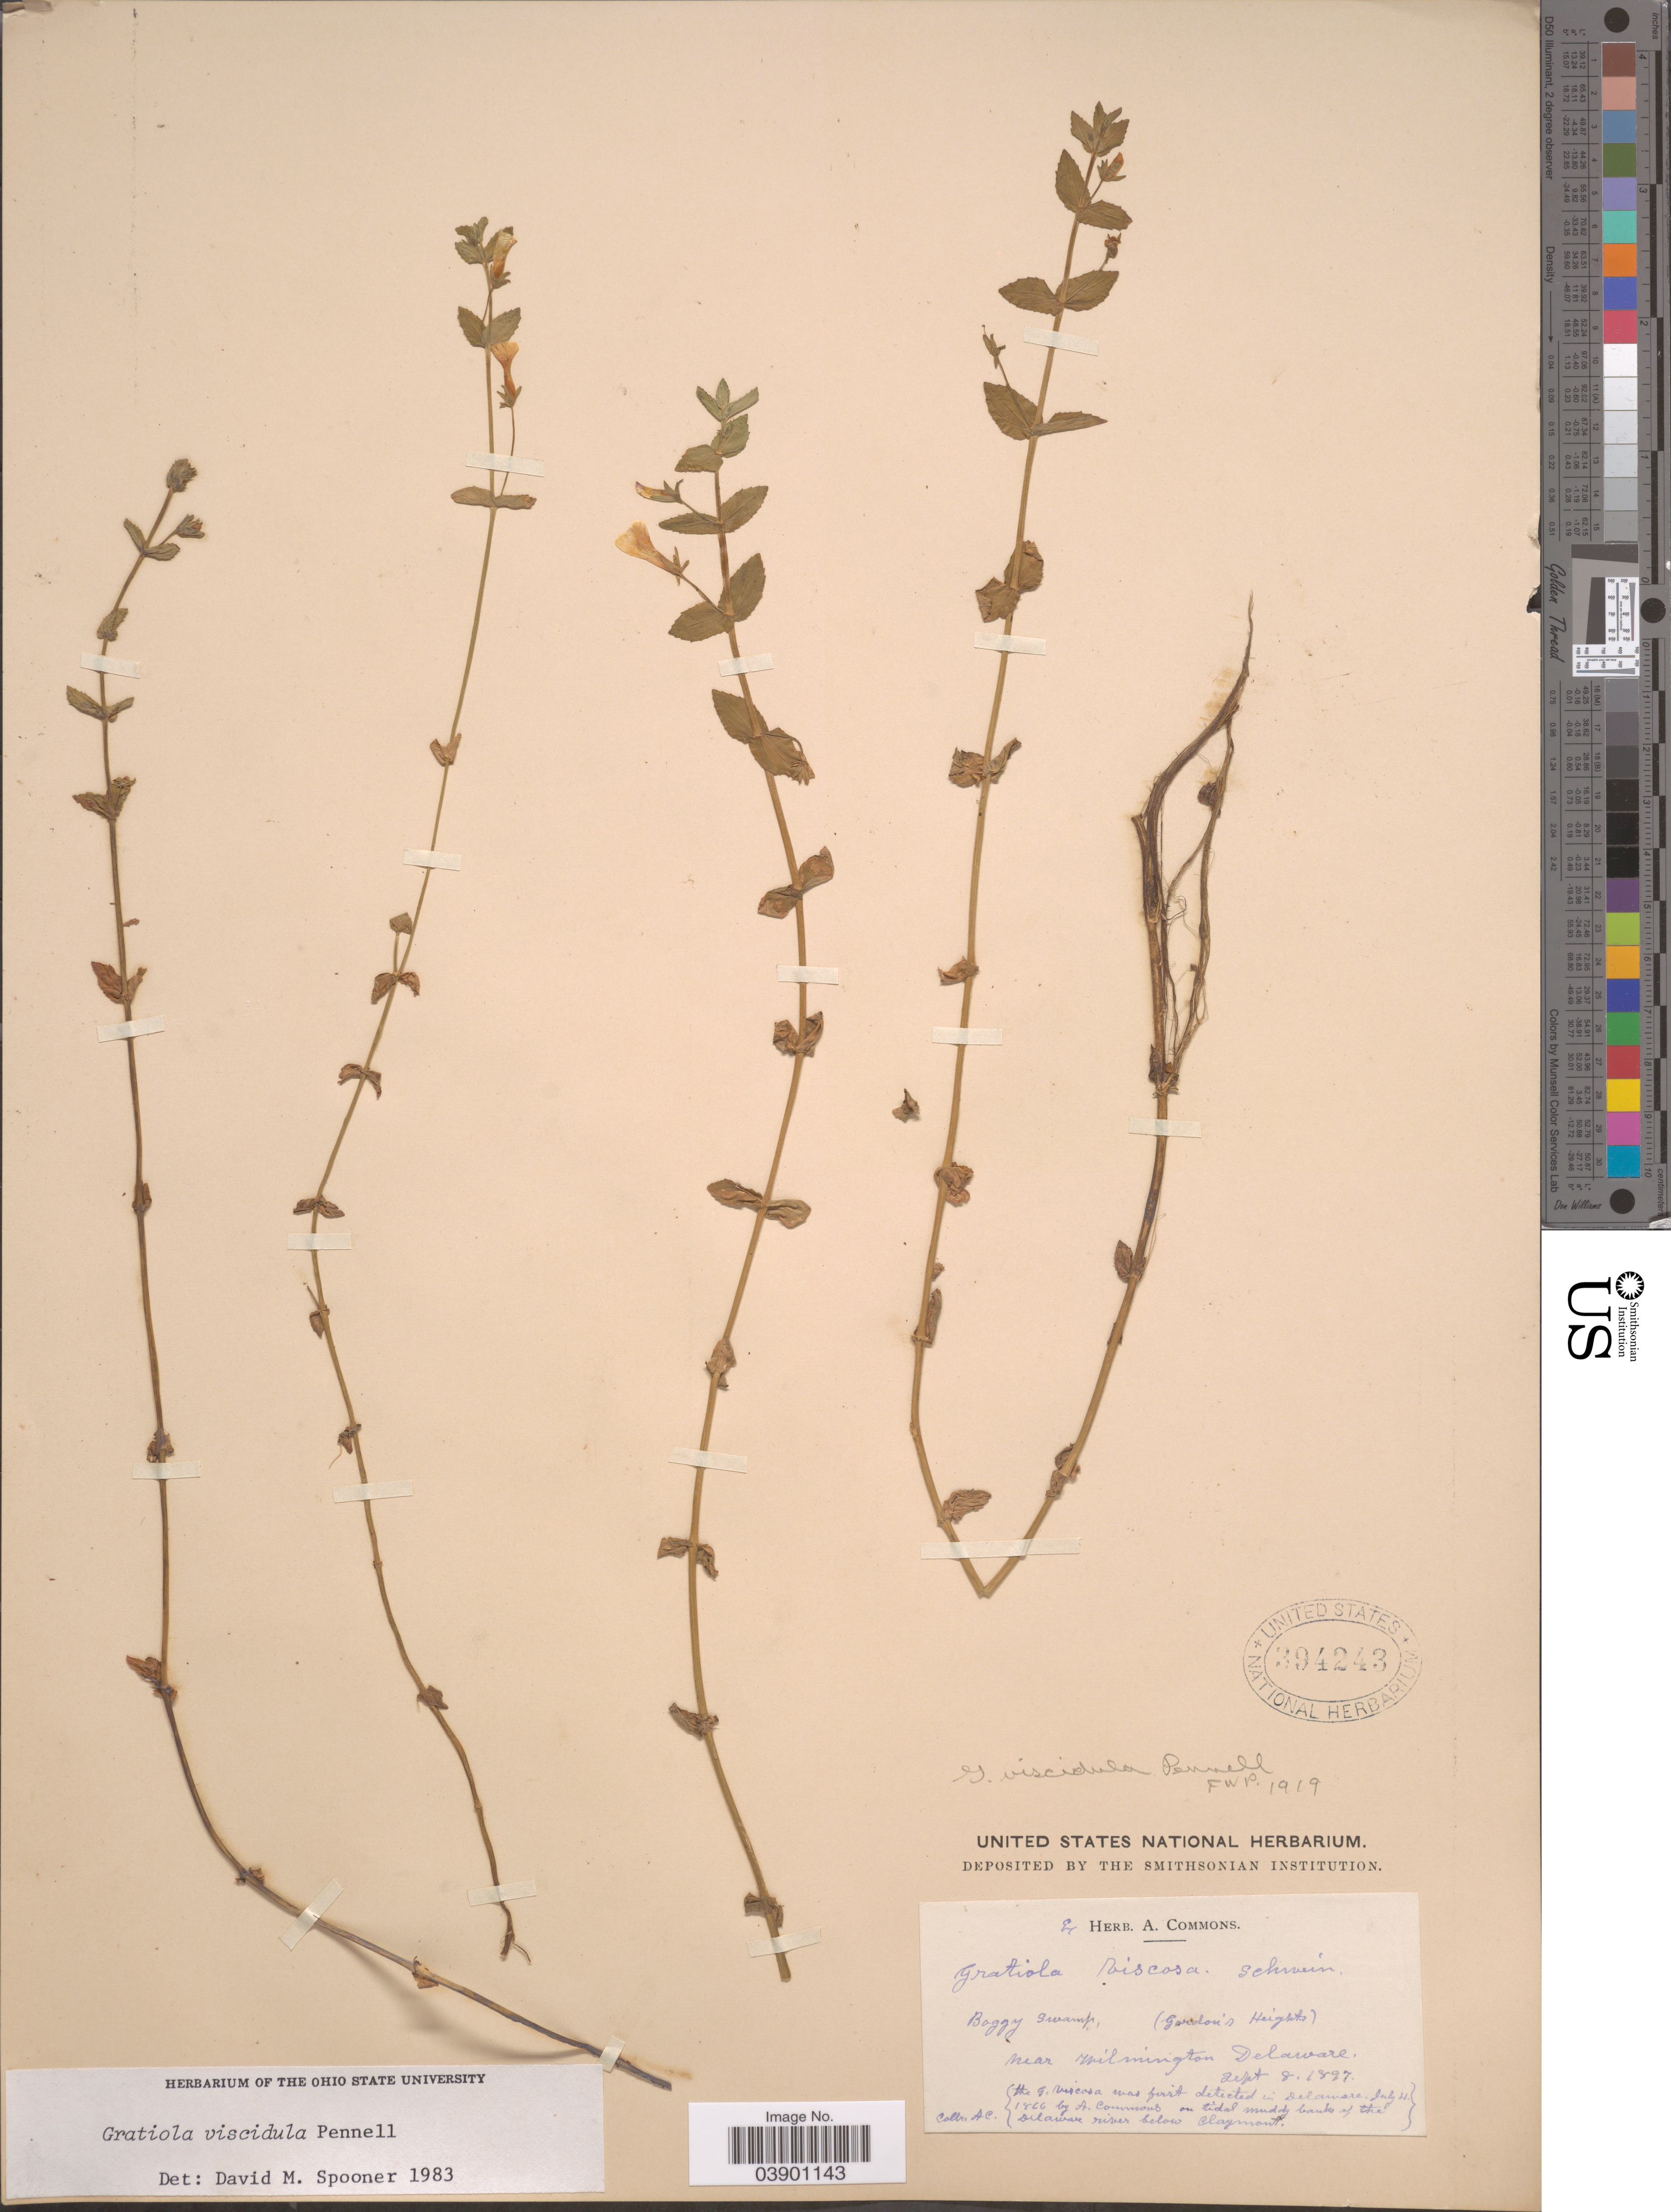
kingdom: Plantae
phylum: Tracheophyta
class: Magnoliopsida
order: Lamiales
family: Plantaginaceae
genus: Gratiola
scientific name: Gratiola viscidula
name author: Pennell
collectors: A. Commons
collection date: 1866-07-11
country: United States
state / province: Delaware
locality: Near Milmington. The Delaware river below Claymont.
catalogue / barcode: US 394243